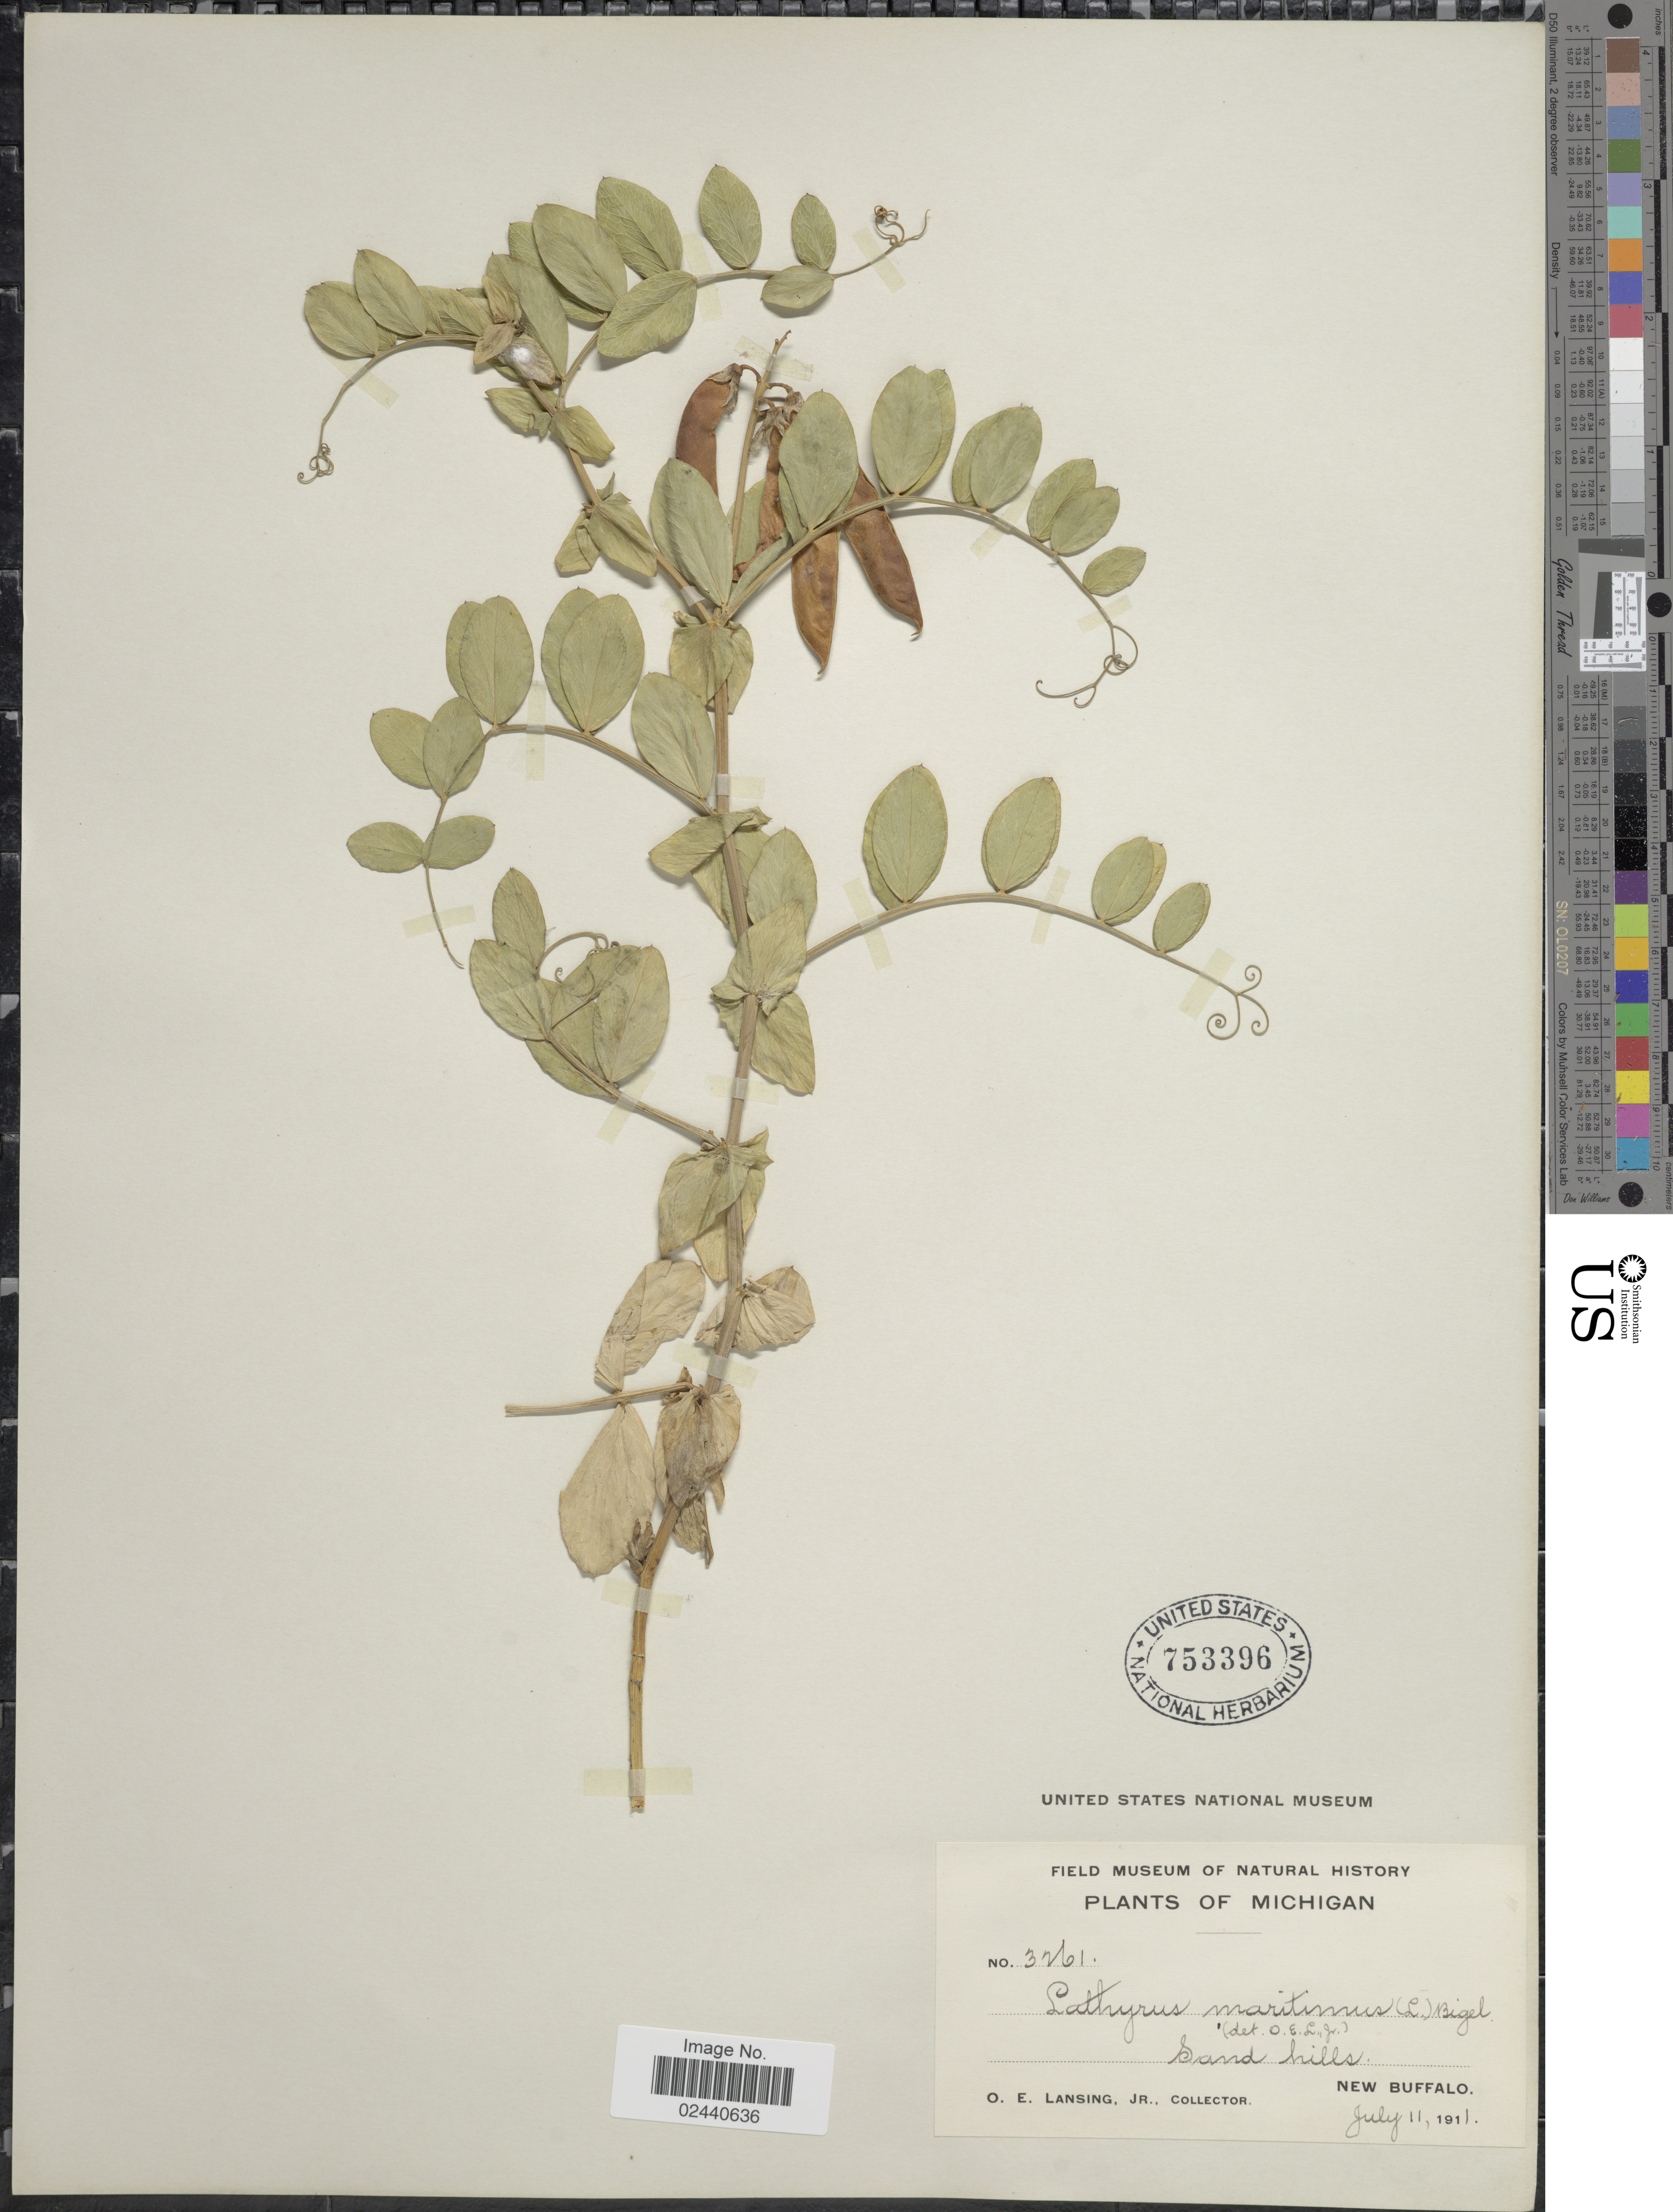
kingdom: Plantae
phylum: Tracheophyta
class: Magnoliopsida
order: Fabales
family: Fabaceae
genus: Lathyrus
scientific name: Lathyrus japonicus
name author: Willd.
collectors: O. Lansing Jr.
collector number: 3261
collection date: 1911-07-11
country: United States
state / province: Michigan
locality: New Buffalo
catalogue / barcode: US 753396